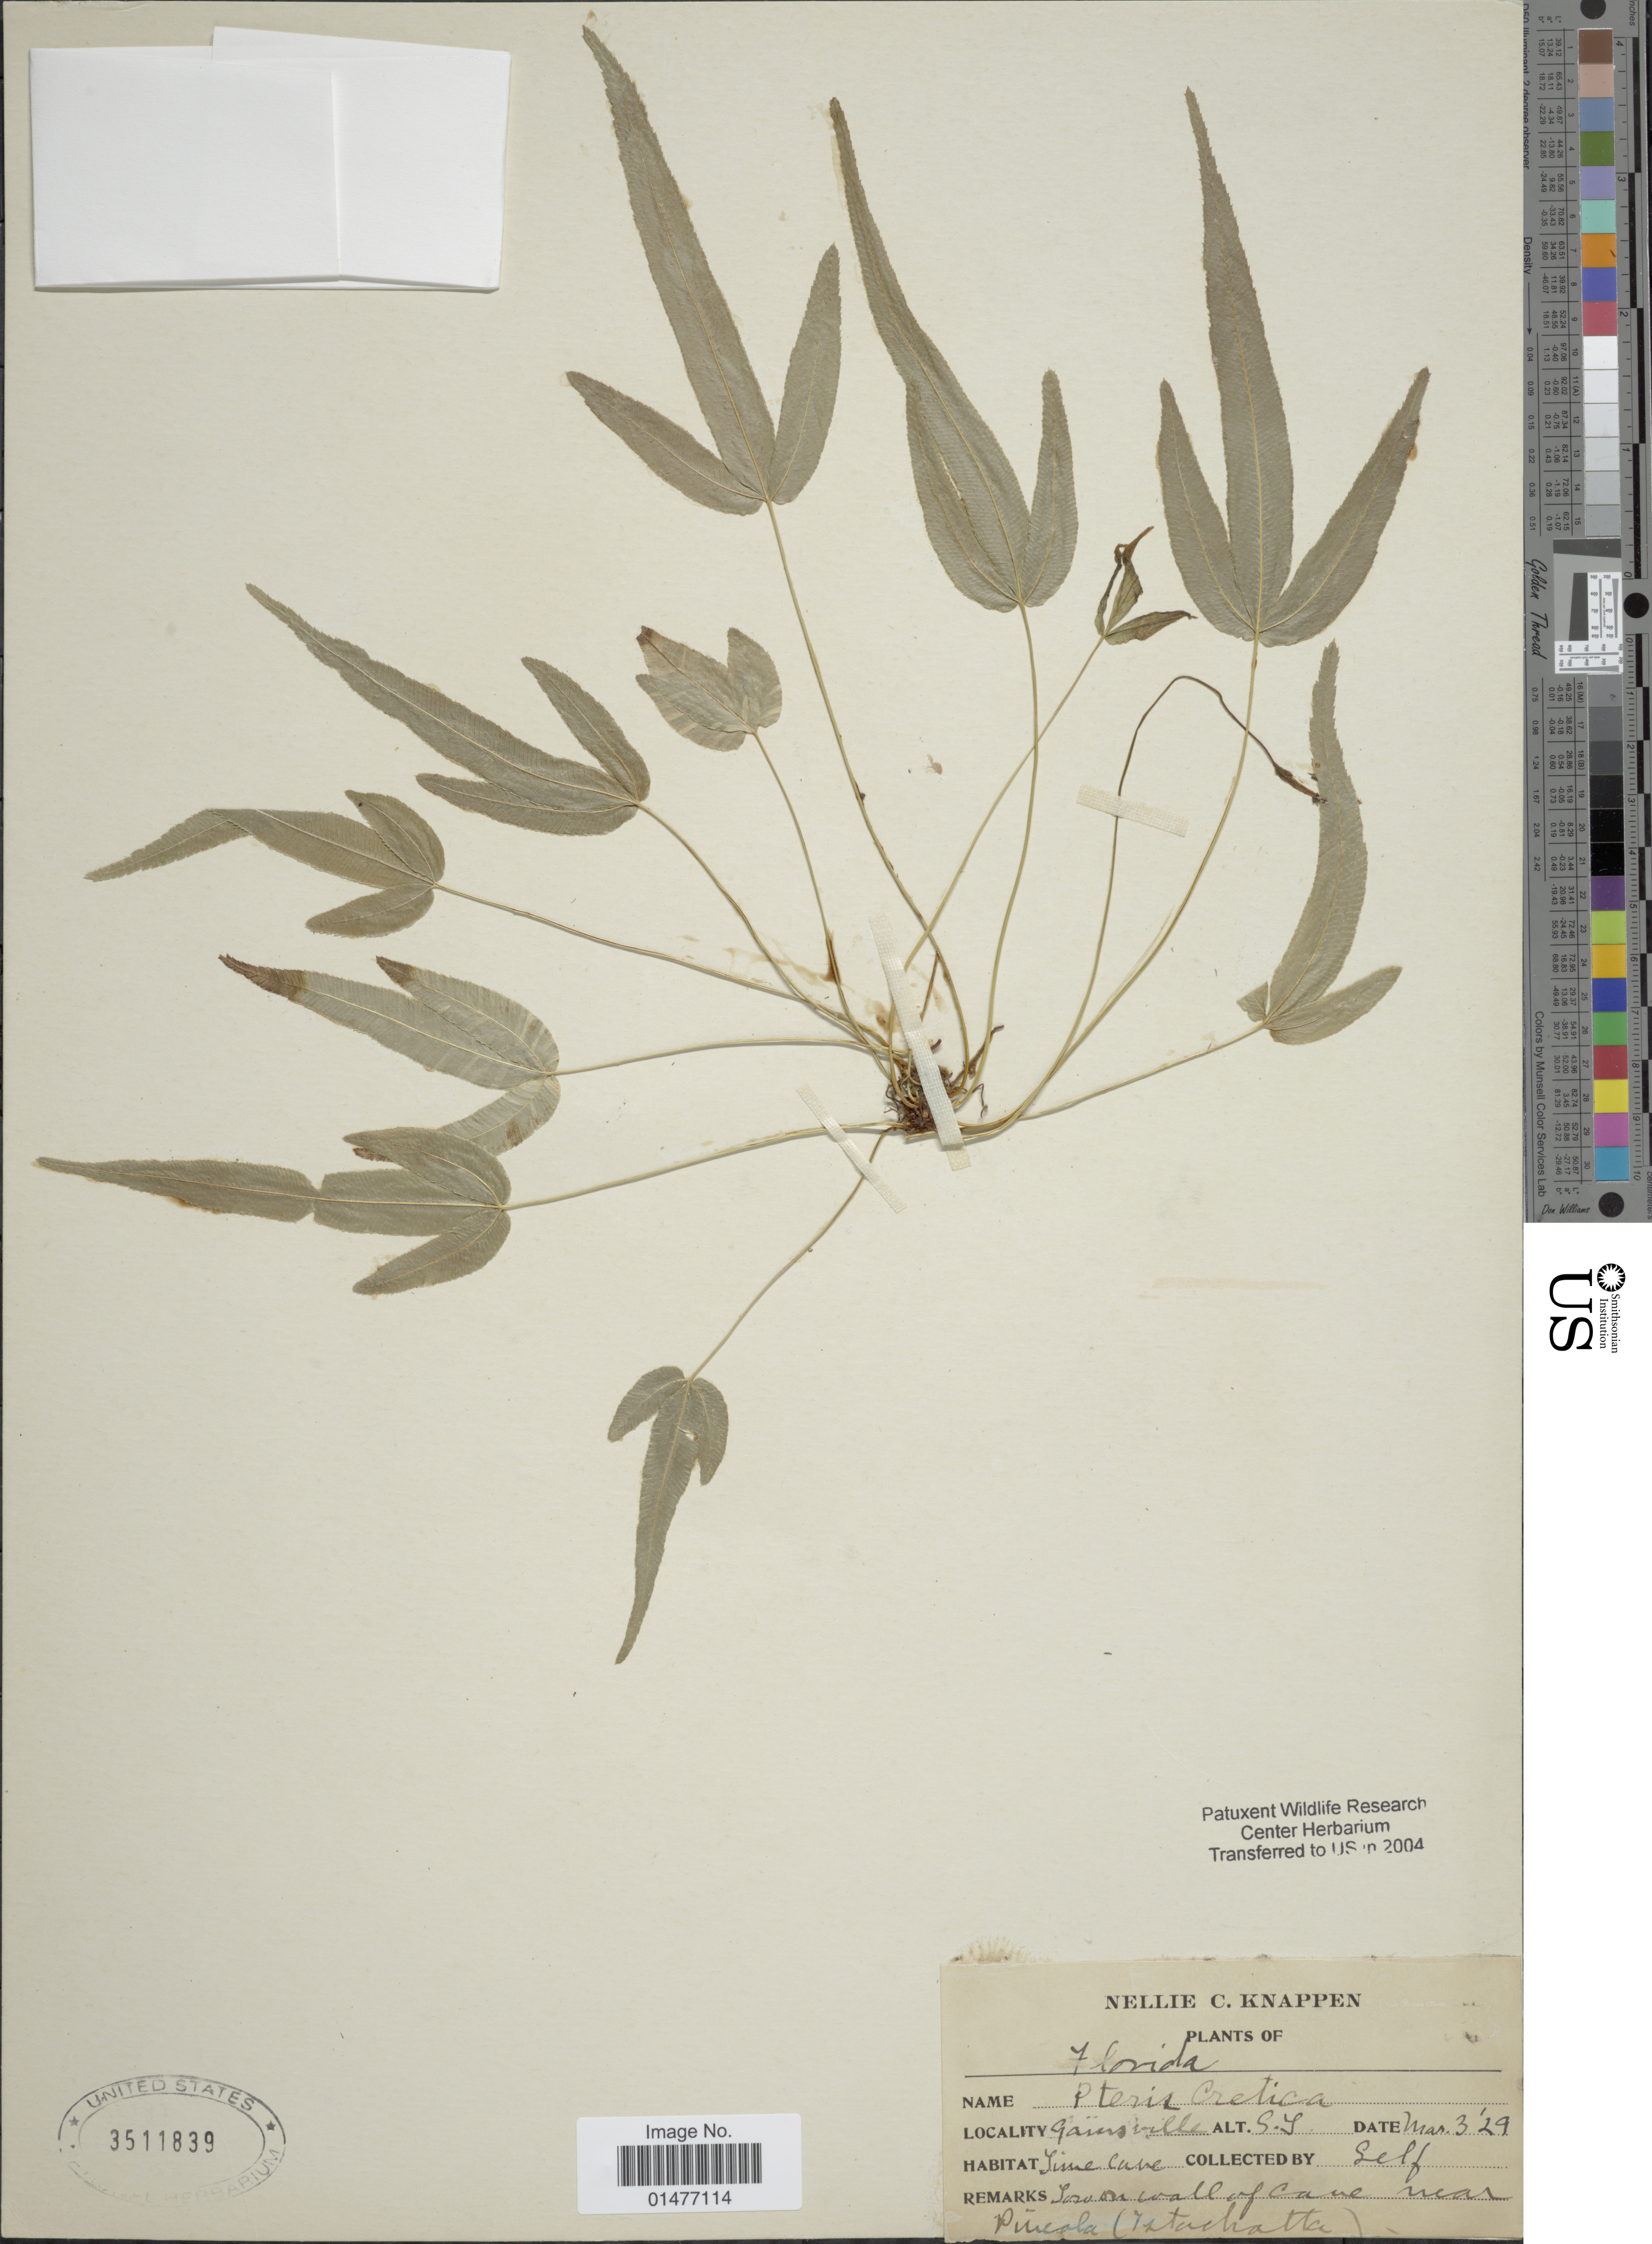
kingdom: Plantae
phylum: Tracheophyta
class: Polypodiopsida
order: Polypodiales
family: Pteridaceae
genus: Pteris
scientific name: Pteris cretica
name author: L.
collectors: N. Knappen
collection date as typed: Transcribed d/m/y: 3/3/29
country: United States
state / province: Florida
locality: Plants of Florida, Gainsville, Low wall of cave near Pineola (Istachatta)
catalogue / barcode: US 3511839